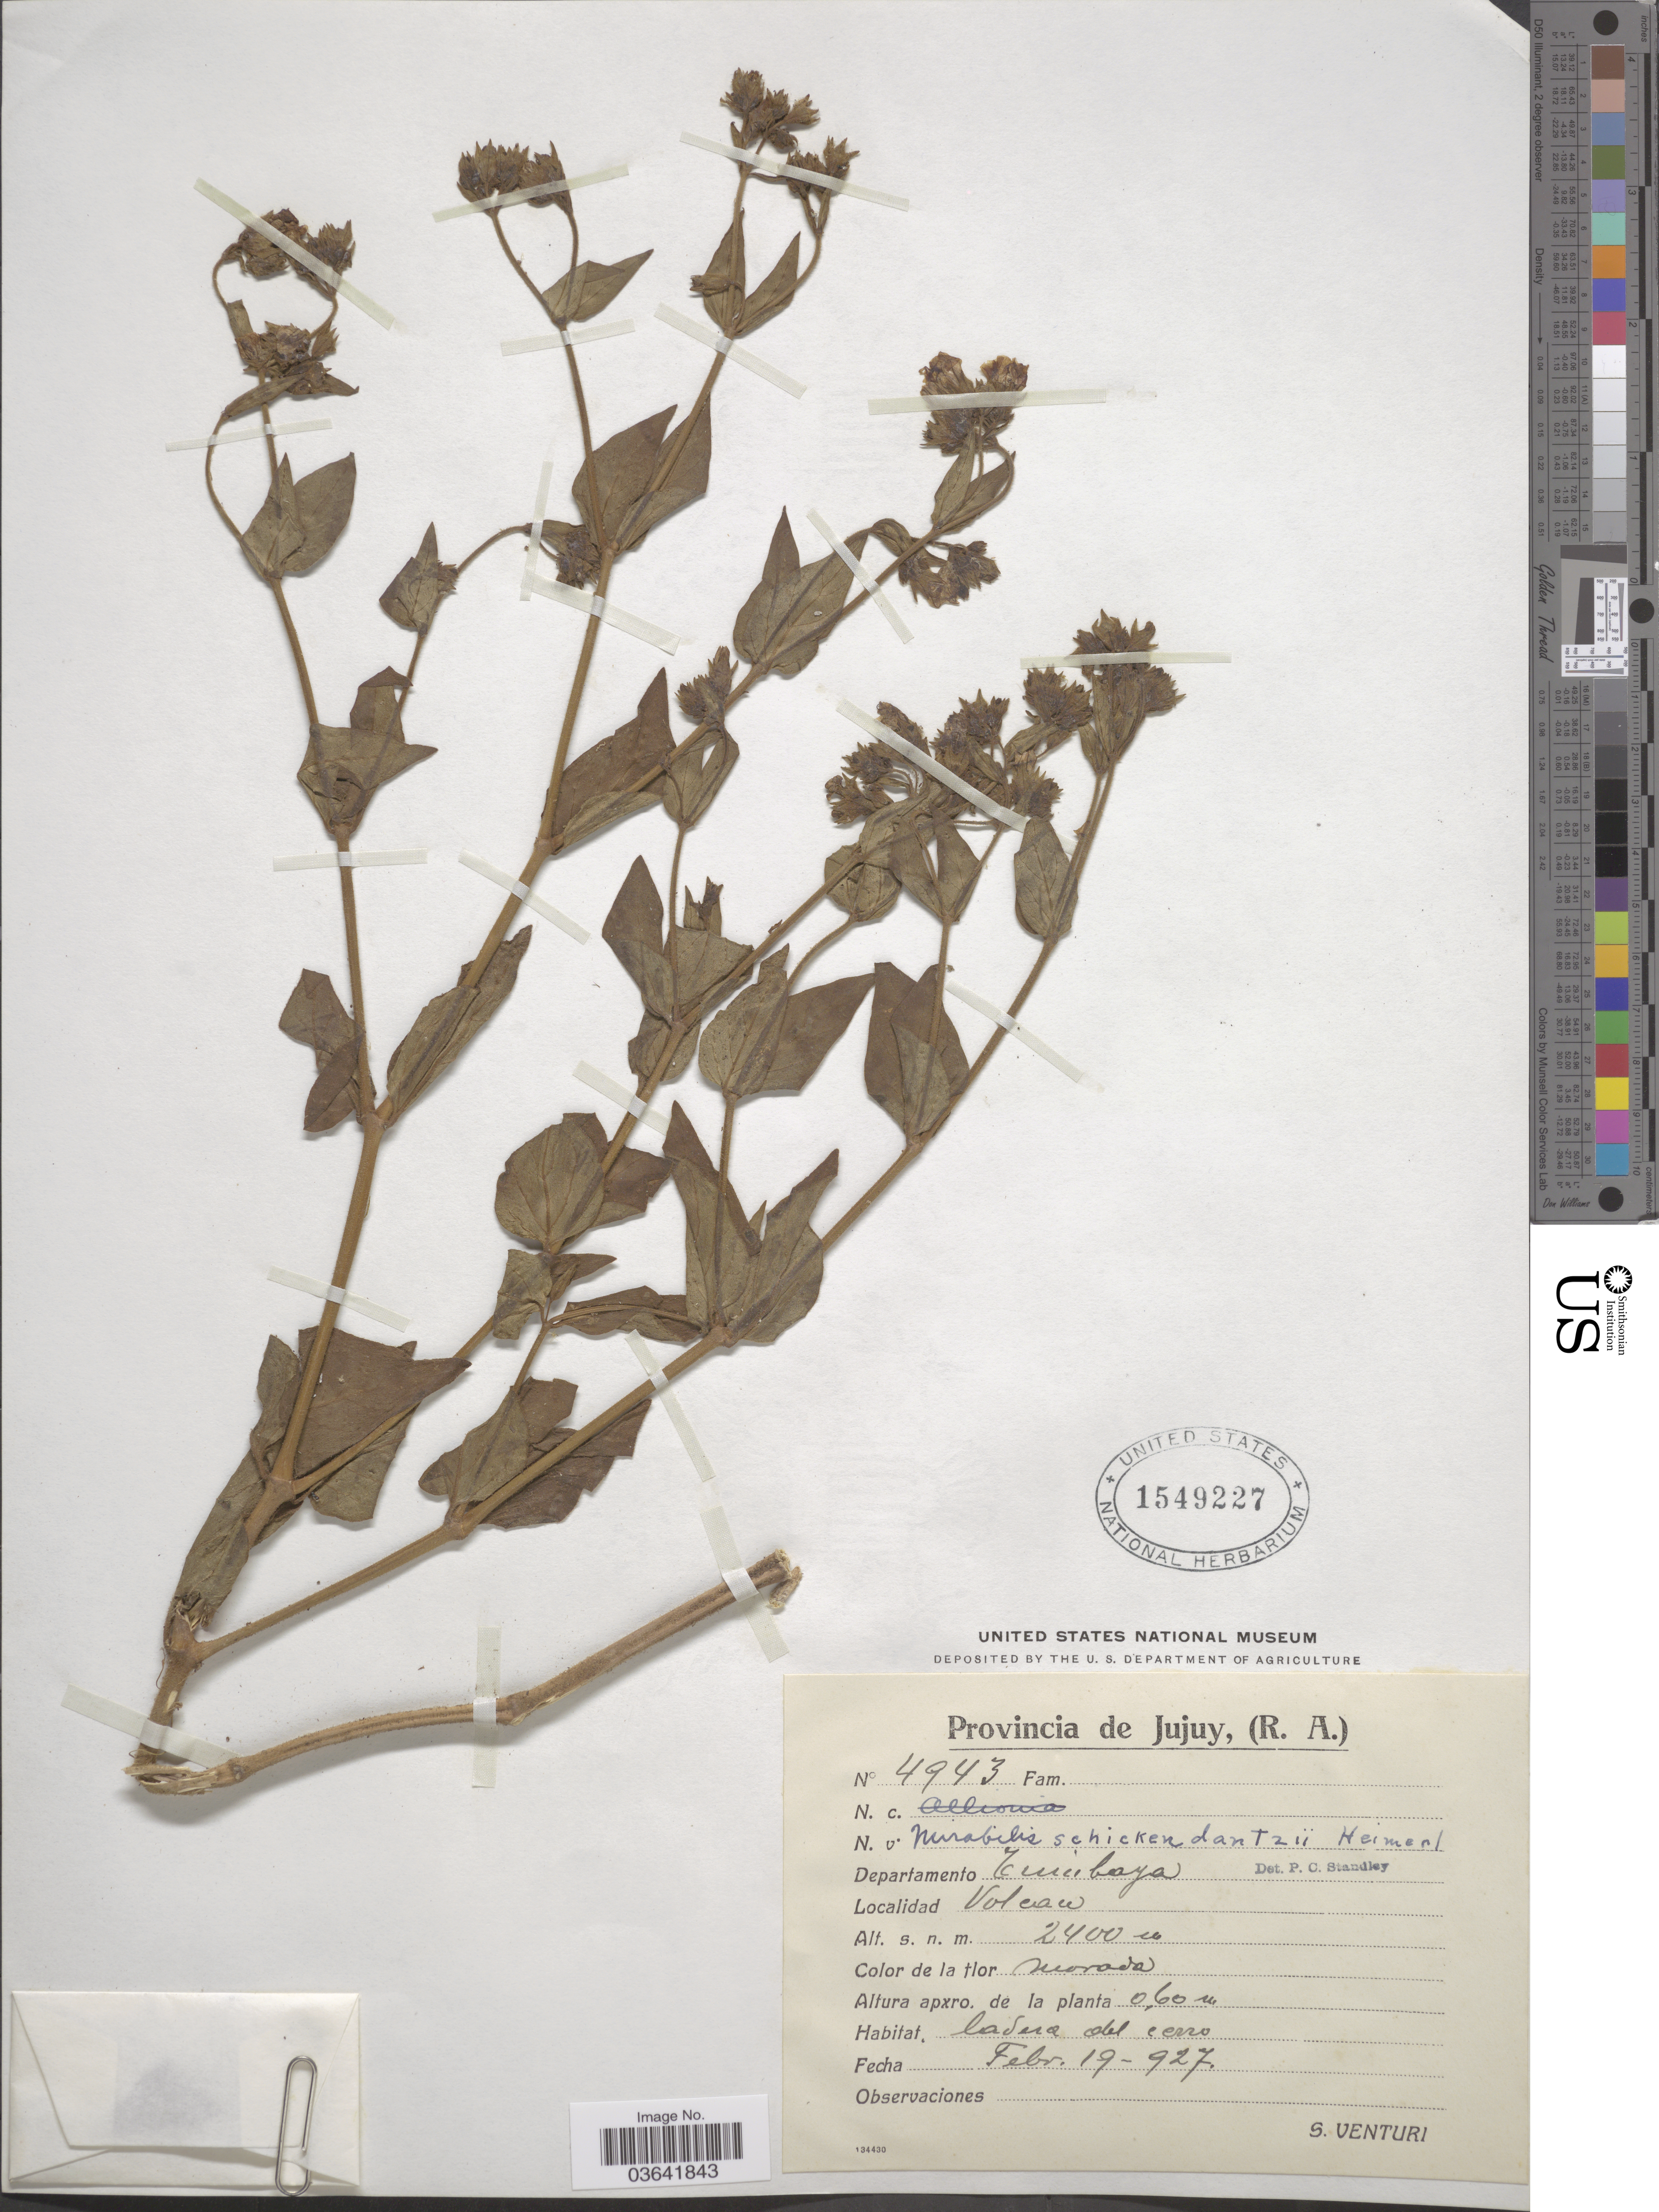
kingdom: Plantae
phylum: Tracheophyta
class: Magnoliopsida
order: Caryophyllales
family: Nyctaginaceae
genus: Mirabilis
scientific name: Mirabilis schickendantzii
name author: Heimerl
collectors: S. Venturi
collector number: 4943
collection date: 1927-02-19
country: Argentina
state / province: Jujuy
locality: Departamento Tumbaya. Volcan.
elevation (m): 2400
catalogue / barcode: US 1549227